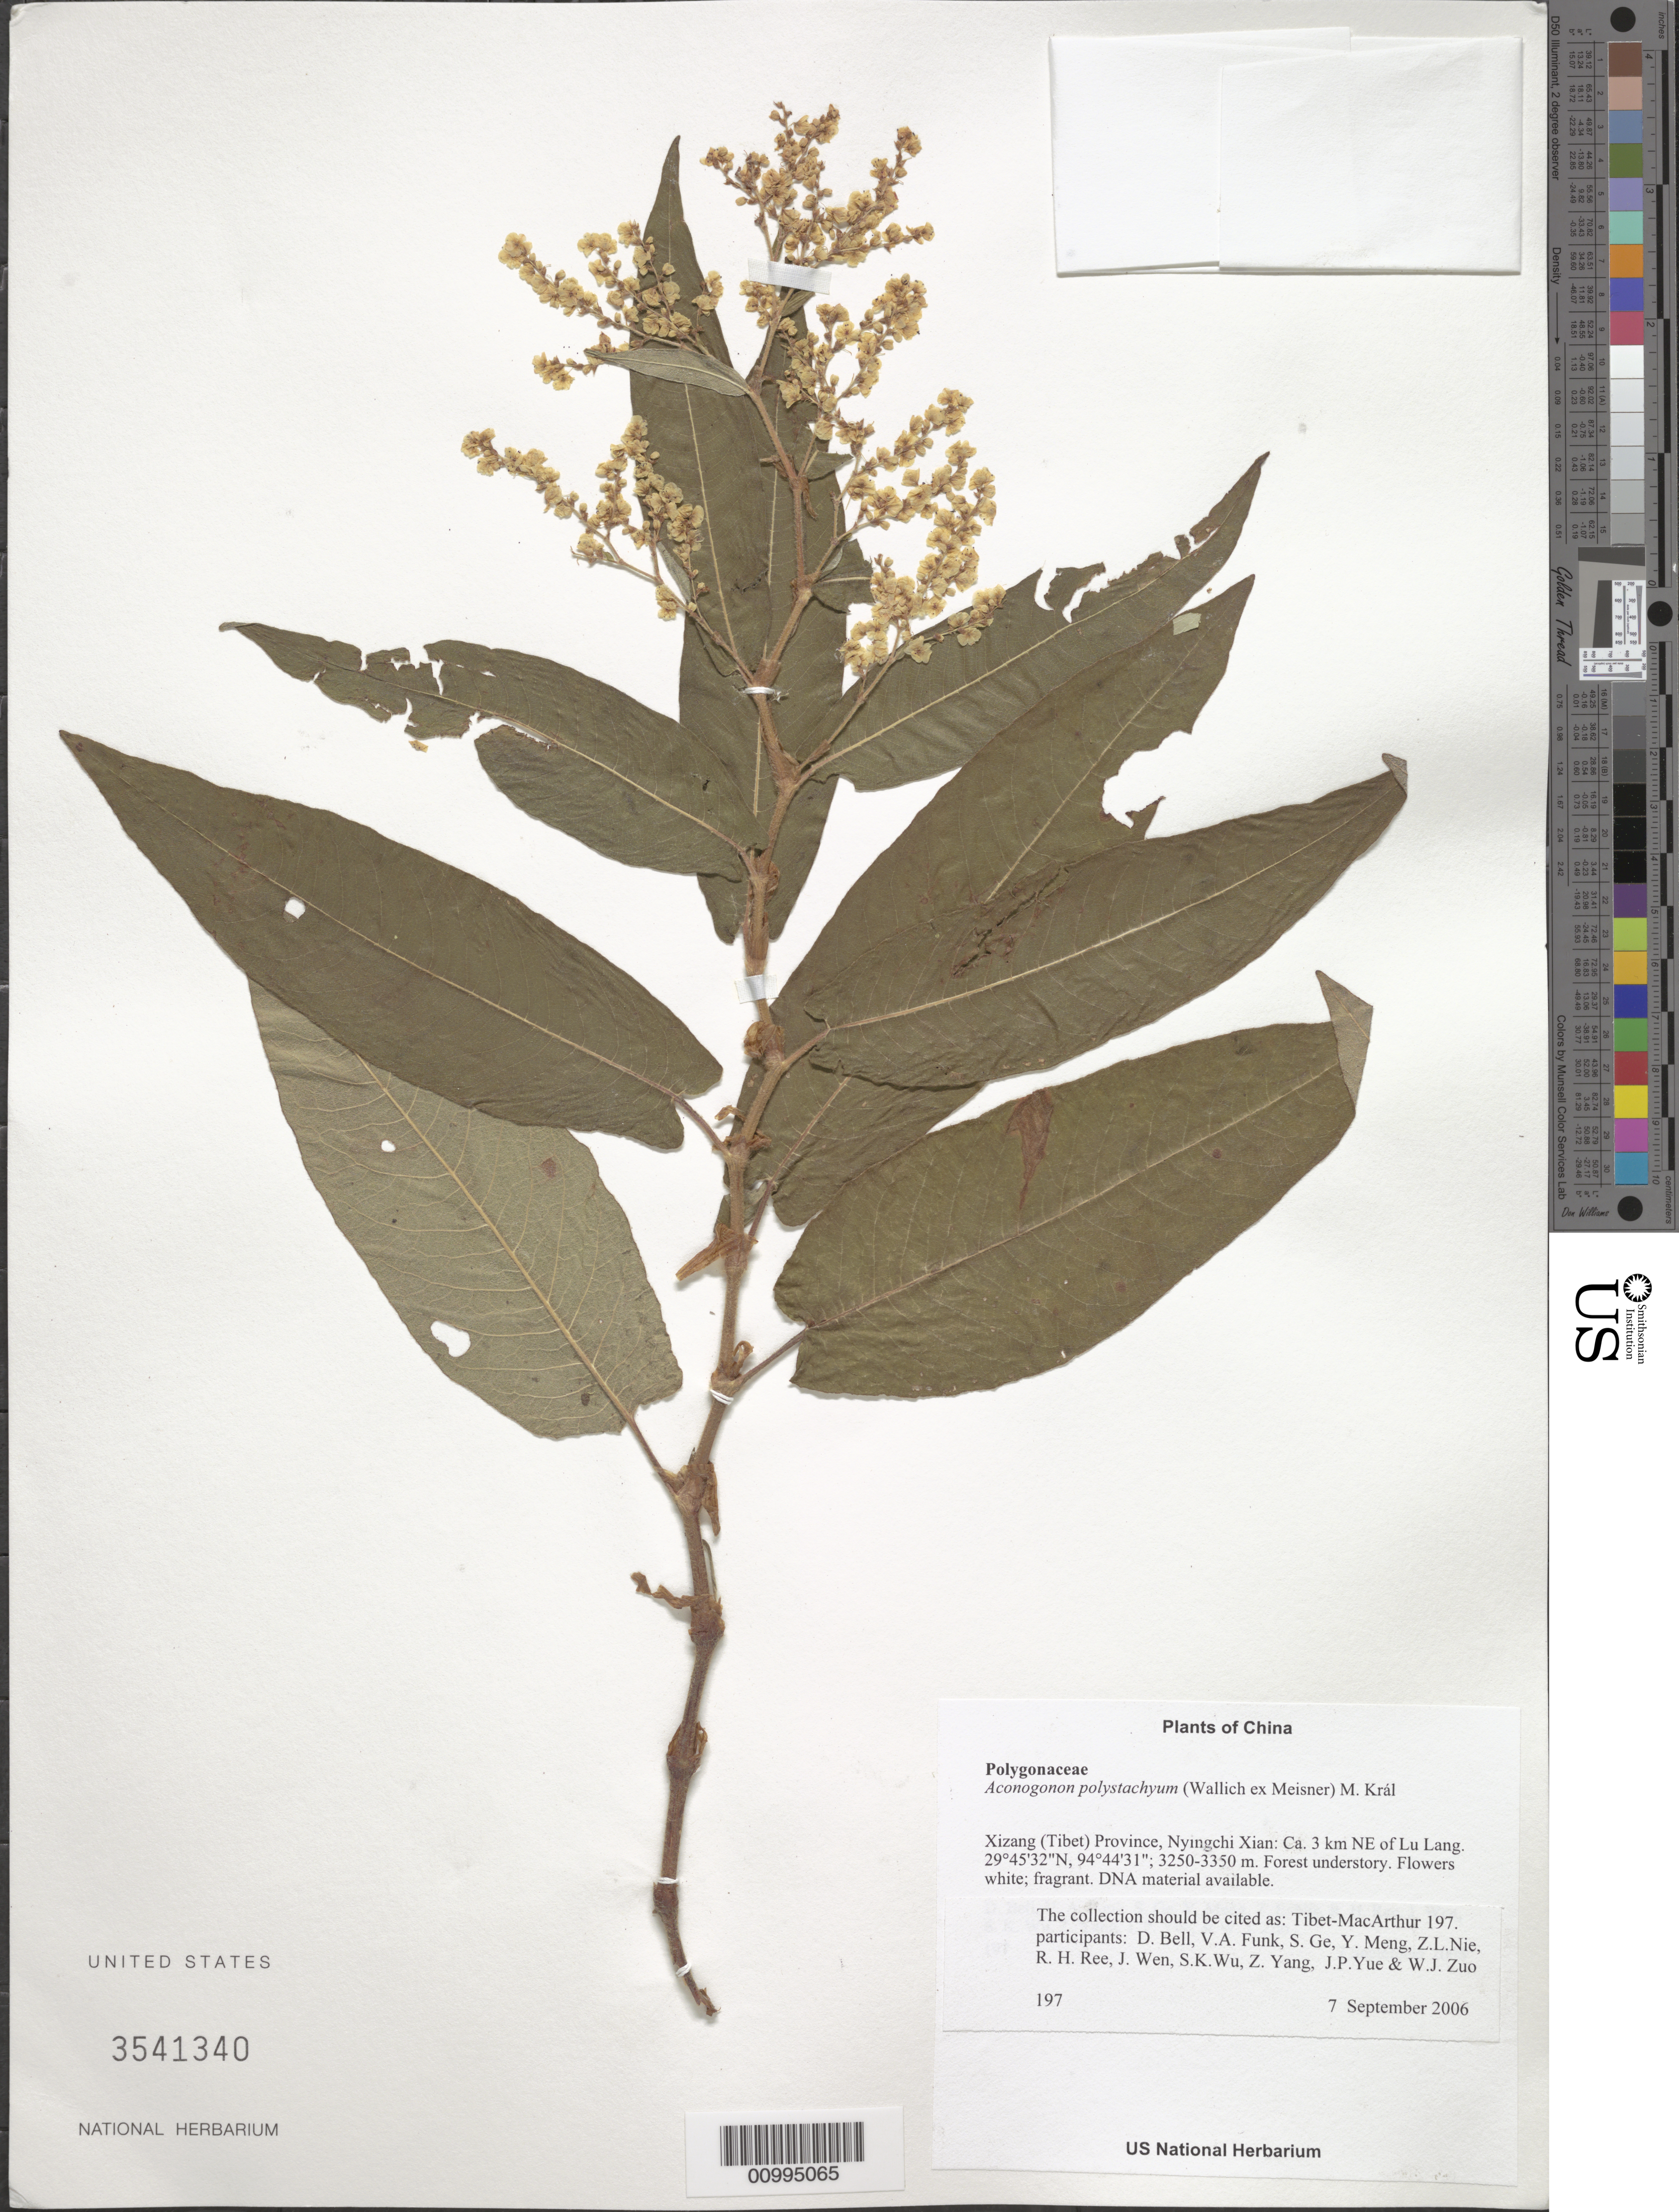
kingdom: Plantae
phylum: Tracheophyta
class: Magnoliopsida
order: Caryophyllales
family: Polygonaceae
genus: Koenigia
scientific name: Koenigia polystachya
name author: (Wall. ex Meisn.) T.M. Schust. & Reveal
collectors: Tibet-MacArthur, D. A. Bell, V. Funk, S. Ge, Y. Meng, Z. Nie, R. Ree, J. Wen, S. K. Wu, Z. Yang, J. Yue & W. Zuo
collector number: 197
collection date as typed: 07 Sep 2006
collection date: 2006-09-07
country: China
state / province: Xizang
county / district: Nyingchi Xian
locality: Ca. 3 km NE of Lu Lang.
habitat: Mixed broadleaved (Quercus, Betula) and coniferous (Picea) forest and adjacent wet meadows. Forest understory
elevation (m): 3250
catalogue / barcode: US 3541340